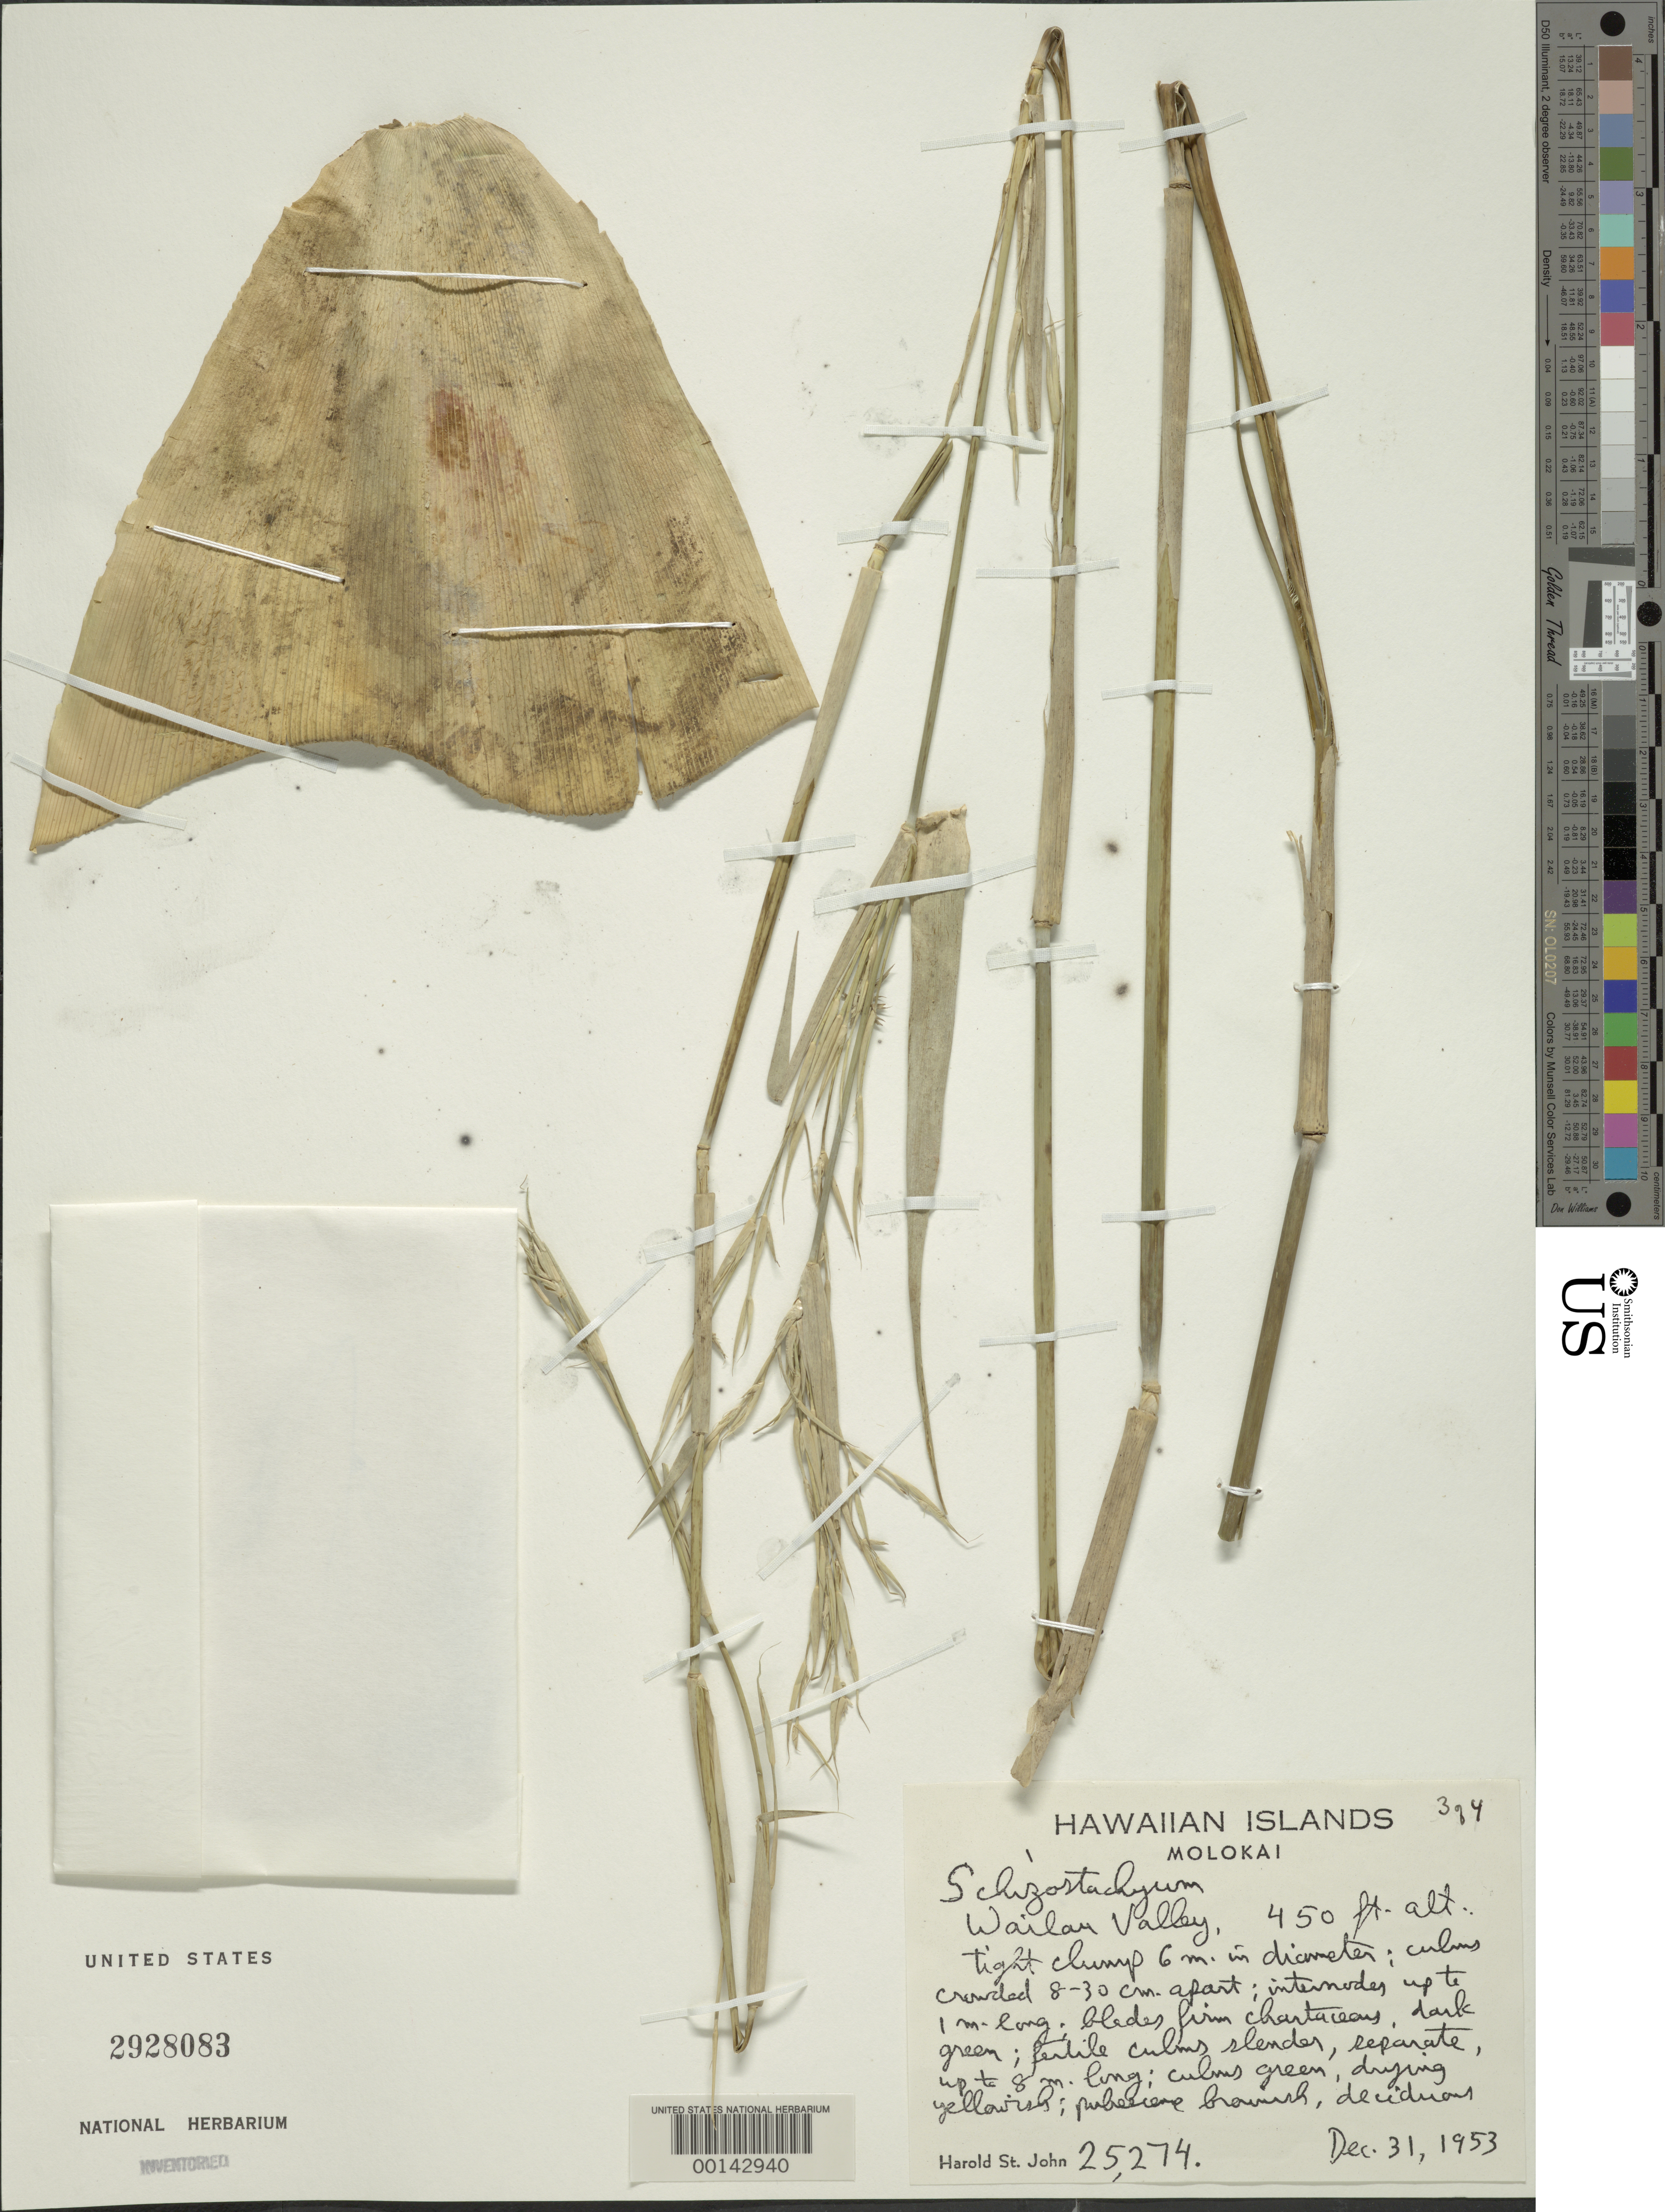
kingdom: Plantae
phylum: Tracheophyta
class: Liliopsida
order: Poales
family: Poaceae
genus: Schizostachyum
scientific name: Schizostachyum sp.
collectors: H. St. John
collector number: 25274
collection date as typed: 31 Dec 1953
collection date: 1953-12-31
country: United States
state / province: Hawaii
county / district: Maui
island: Moloka'i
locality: Molokai, Wailau valley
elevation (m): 137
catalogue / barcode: US 2928083